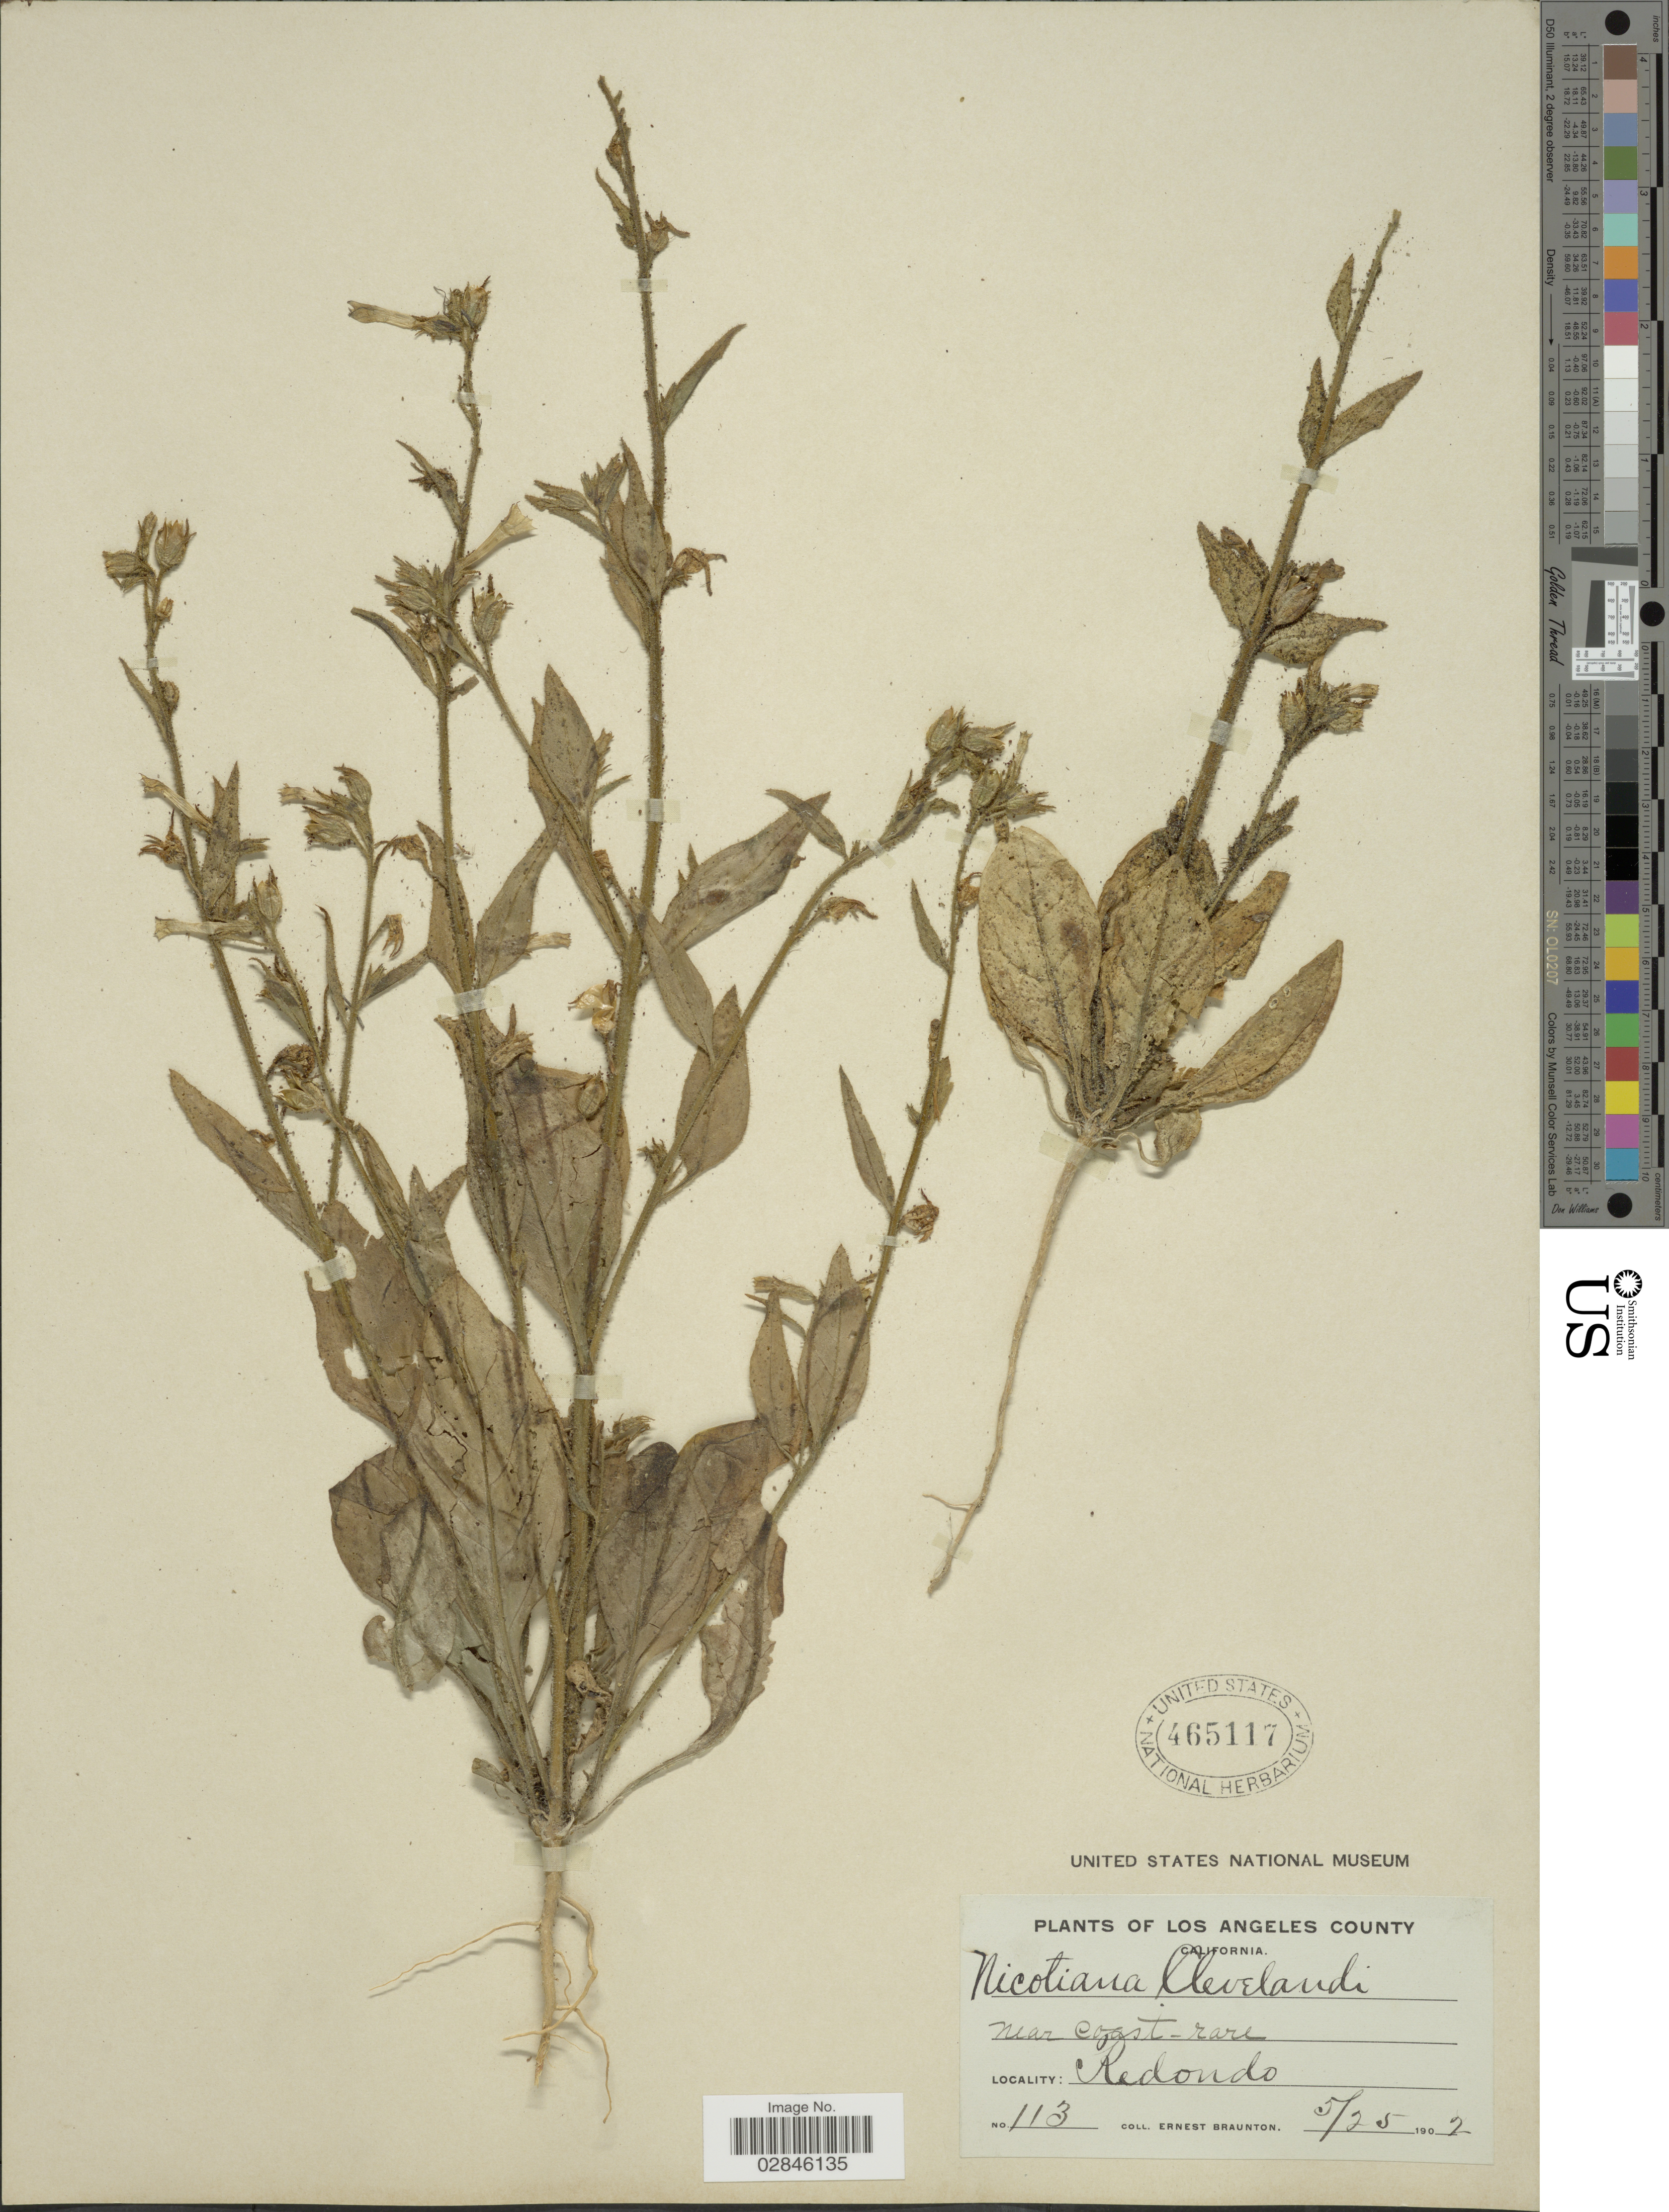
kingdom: Plantae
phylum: Tracheophyta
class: Magnoliopsida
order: Solanales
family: Solanaceae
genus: Nicotiana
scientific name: Nicotiana clevelandii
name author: A. Gray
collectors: E. Braunton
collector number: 113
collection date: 1902-05-25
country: United States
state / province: California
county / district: Los Angeles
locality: Los Angeles County. Redondo.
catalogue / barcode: US 465117